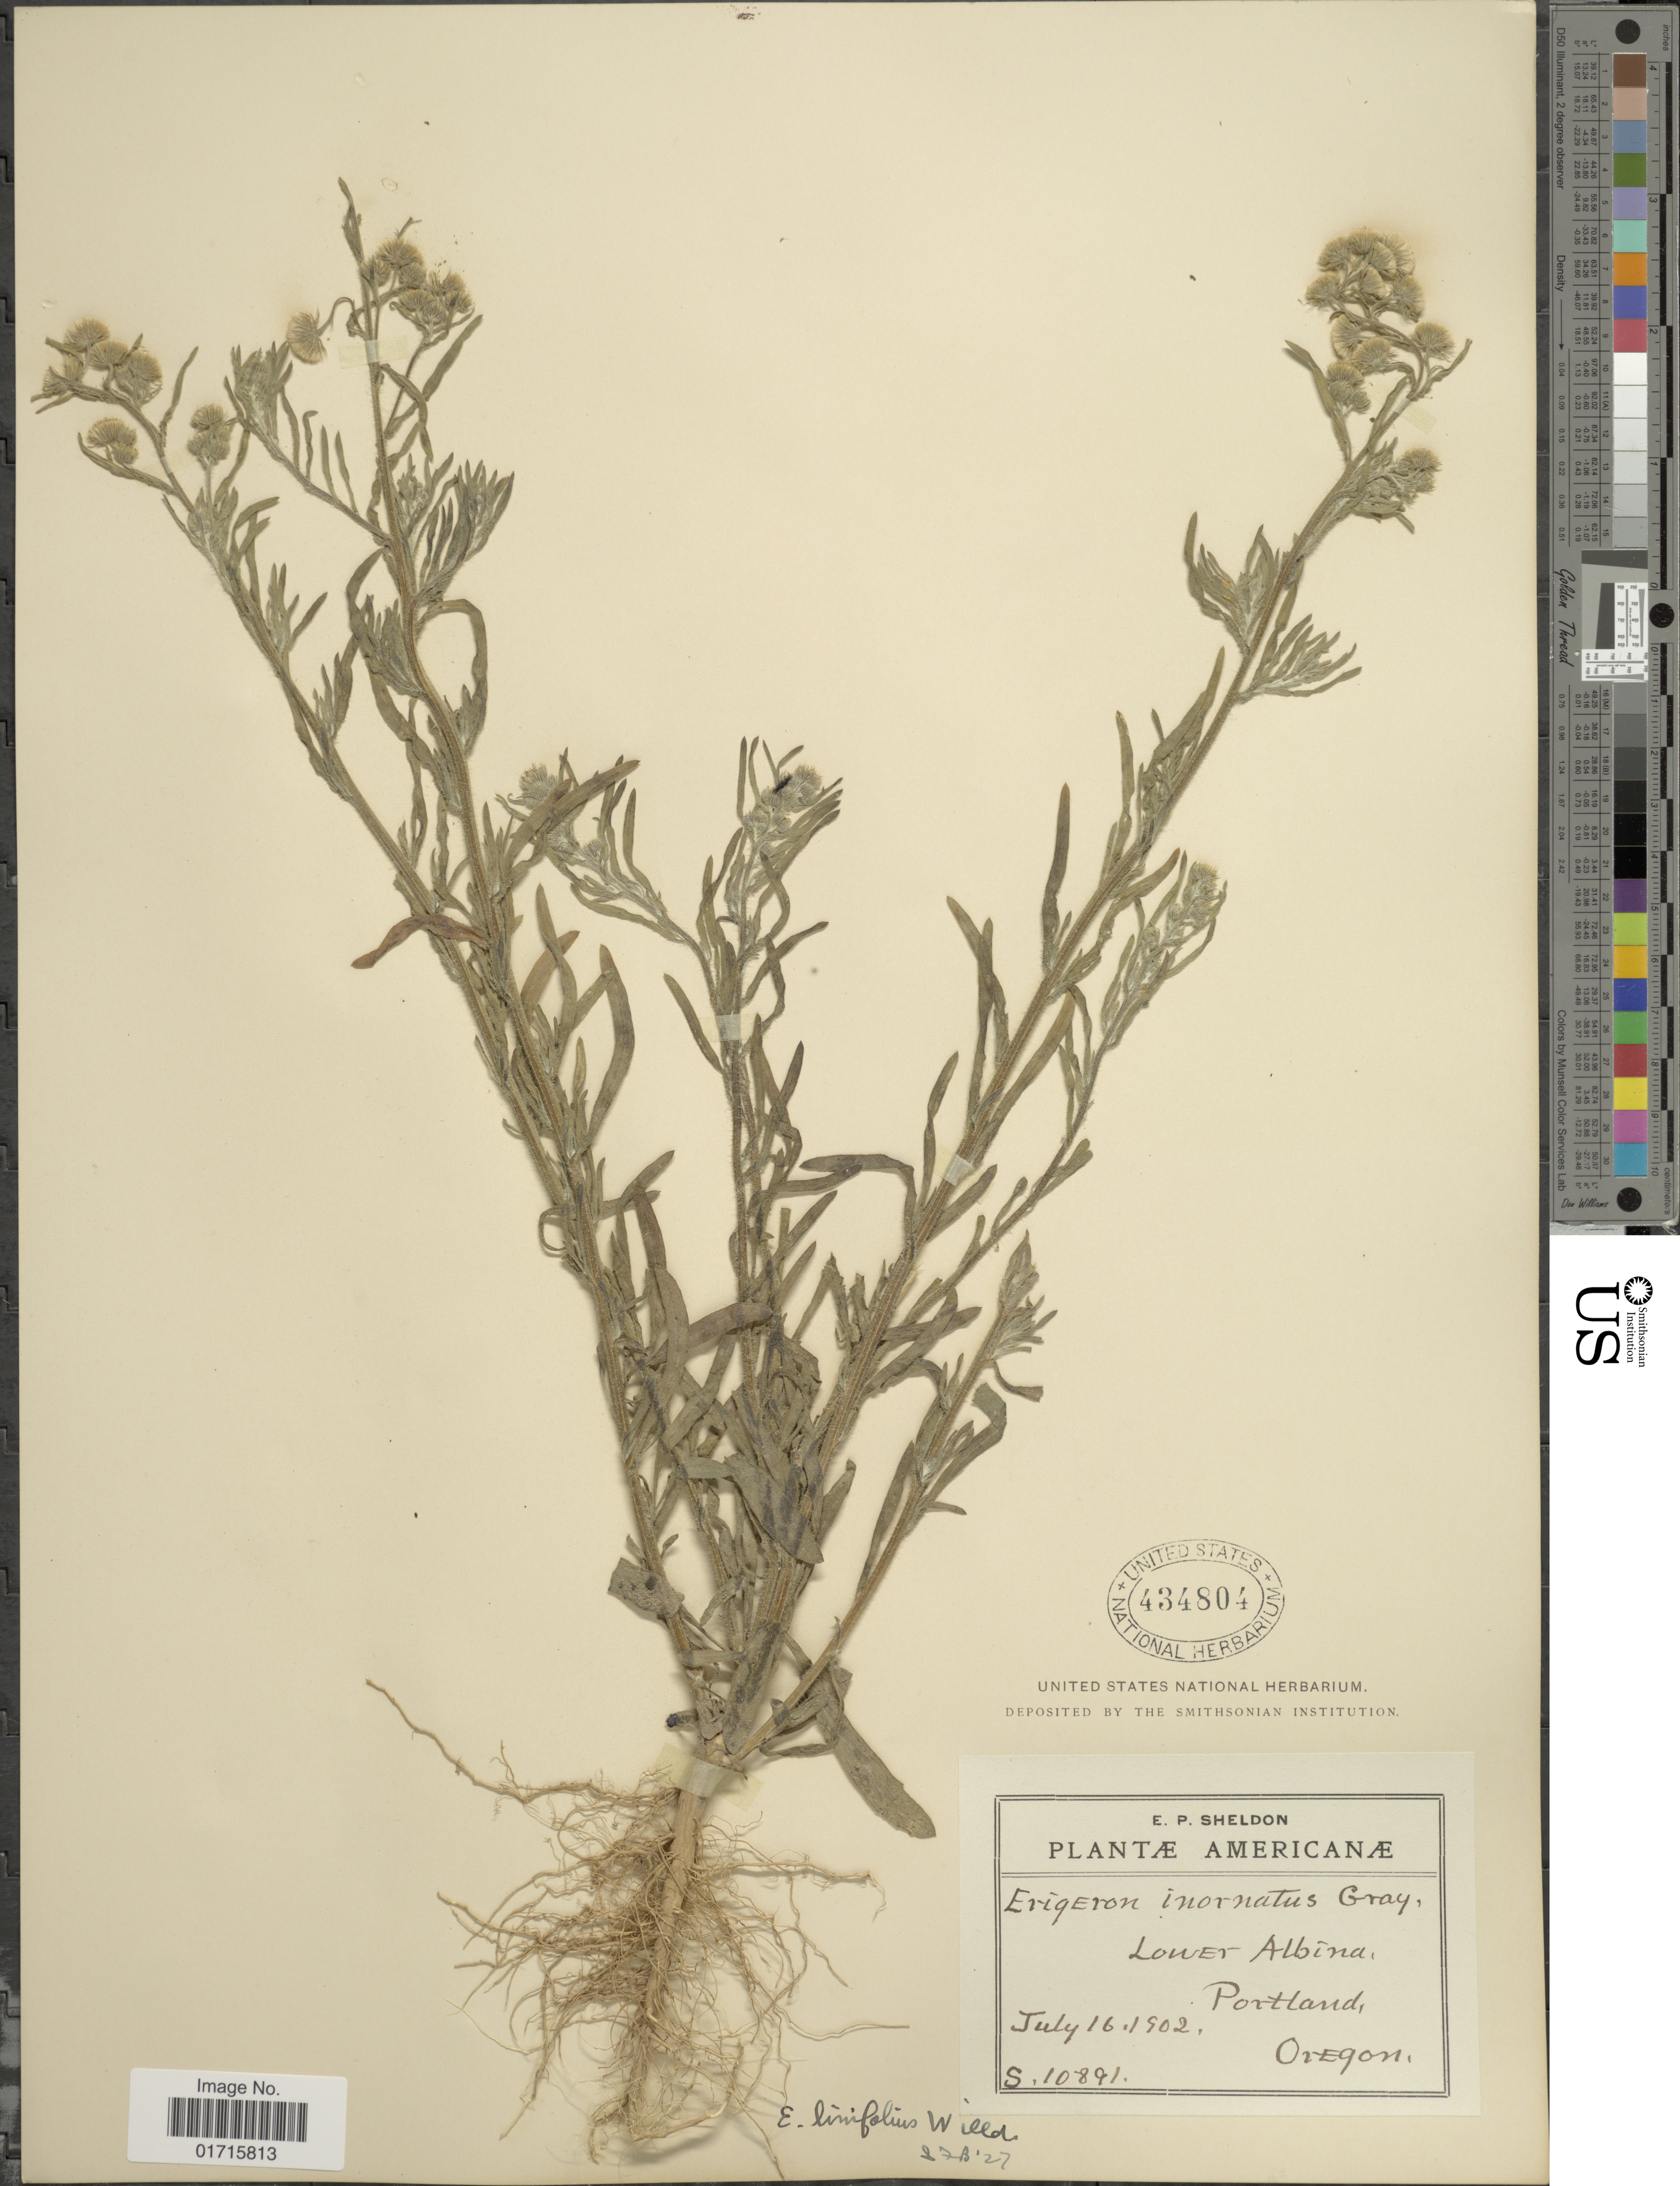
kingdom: Plantae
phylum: Tracheophyta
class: Magnoliopsida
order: Asterales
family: Asteraceae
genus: Conyza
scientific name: Conyza bonariensis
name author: (L.) Cronq.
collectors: E. P. Sheldon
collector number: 10891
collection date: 1902-07-16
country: United States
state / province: Oregon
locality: Oregon. Lower Albina, Portland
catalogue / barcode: US 434804